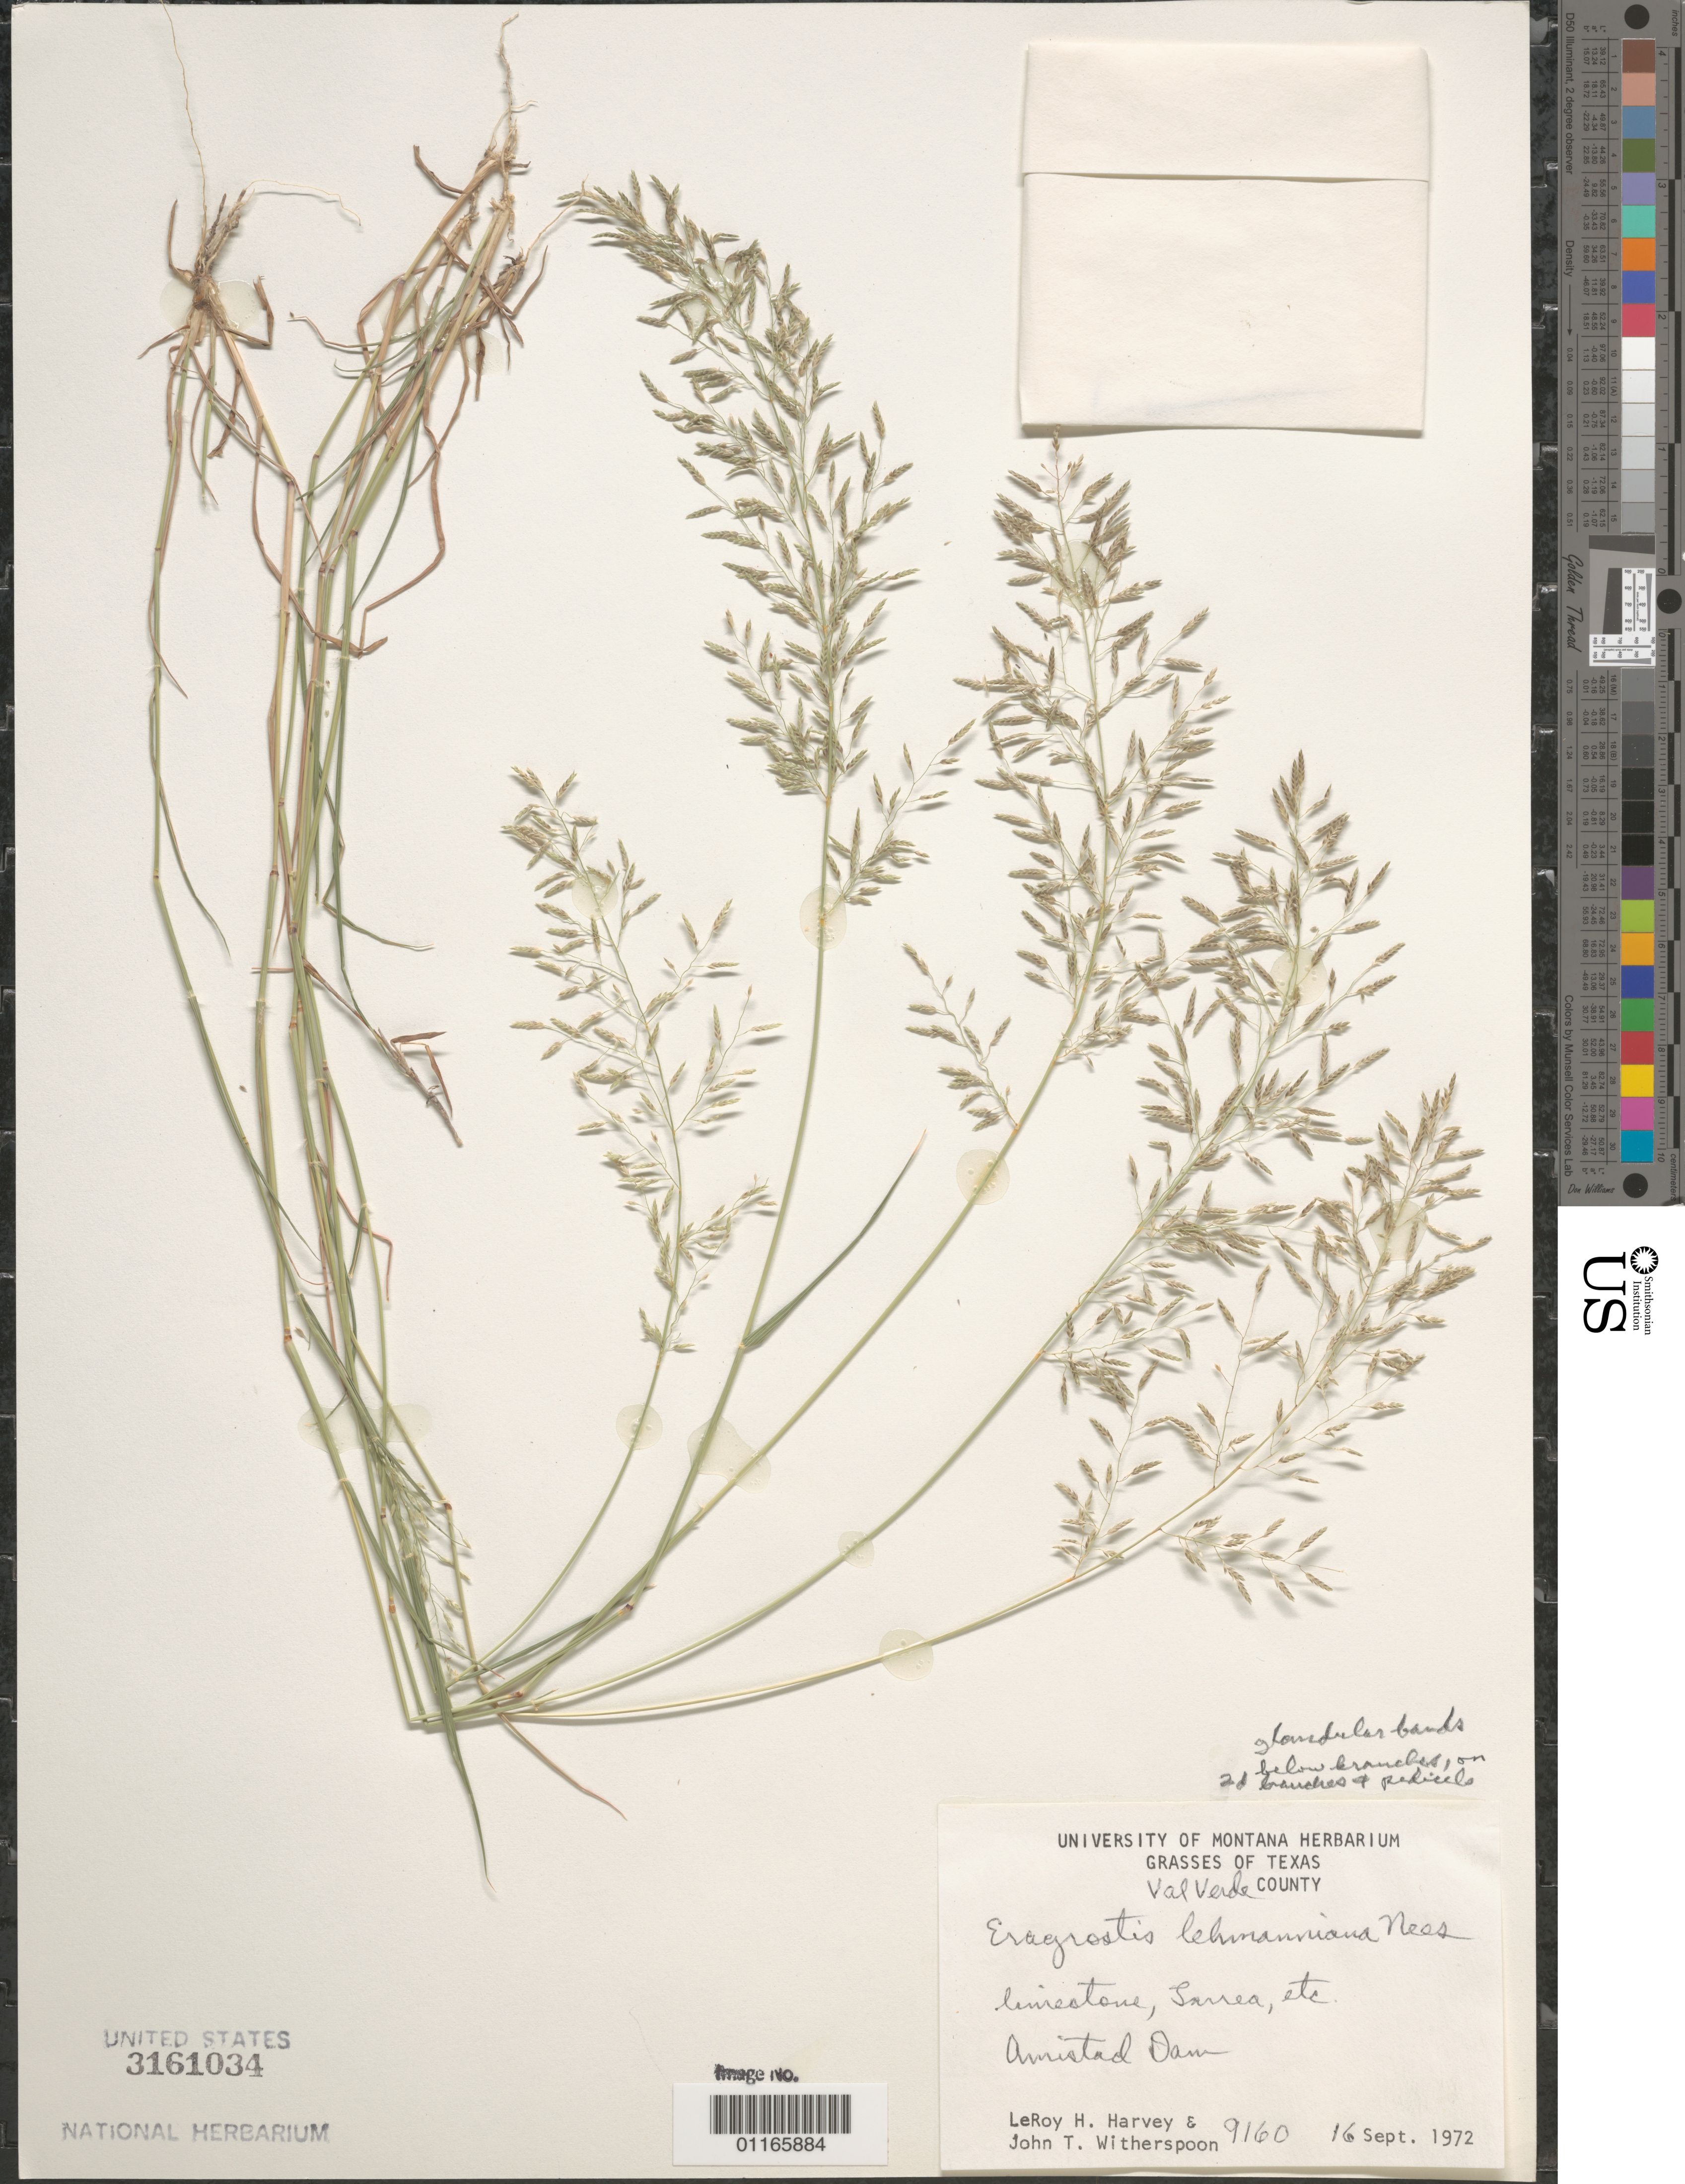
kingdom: Plantae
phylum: Tracheophyta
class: Liliopsida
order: Poales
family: Poaceae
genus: Eragrostis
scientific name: Eragrostis lehmanniana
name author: Nees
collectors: L. H. Harvey & J. Witherspoon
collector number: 9160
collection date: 1972-09-16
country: United States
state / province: Texas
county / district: Val Verde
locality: Amistad Dam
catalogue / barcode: US 3161034